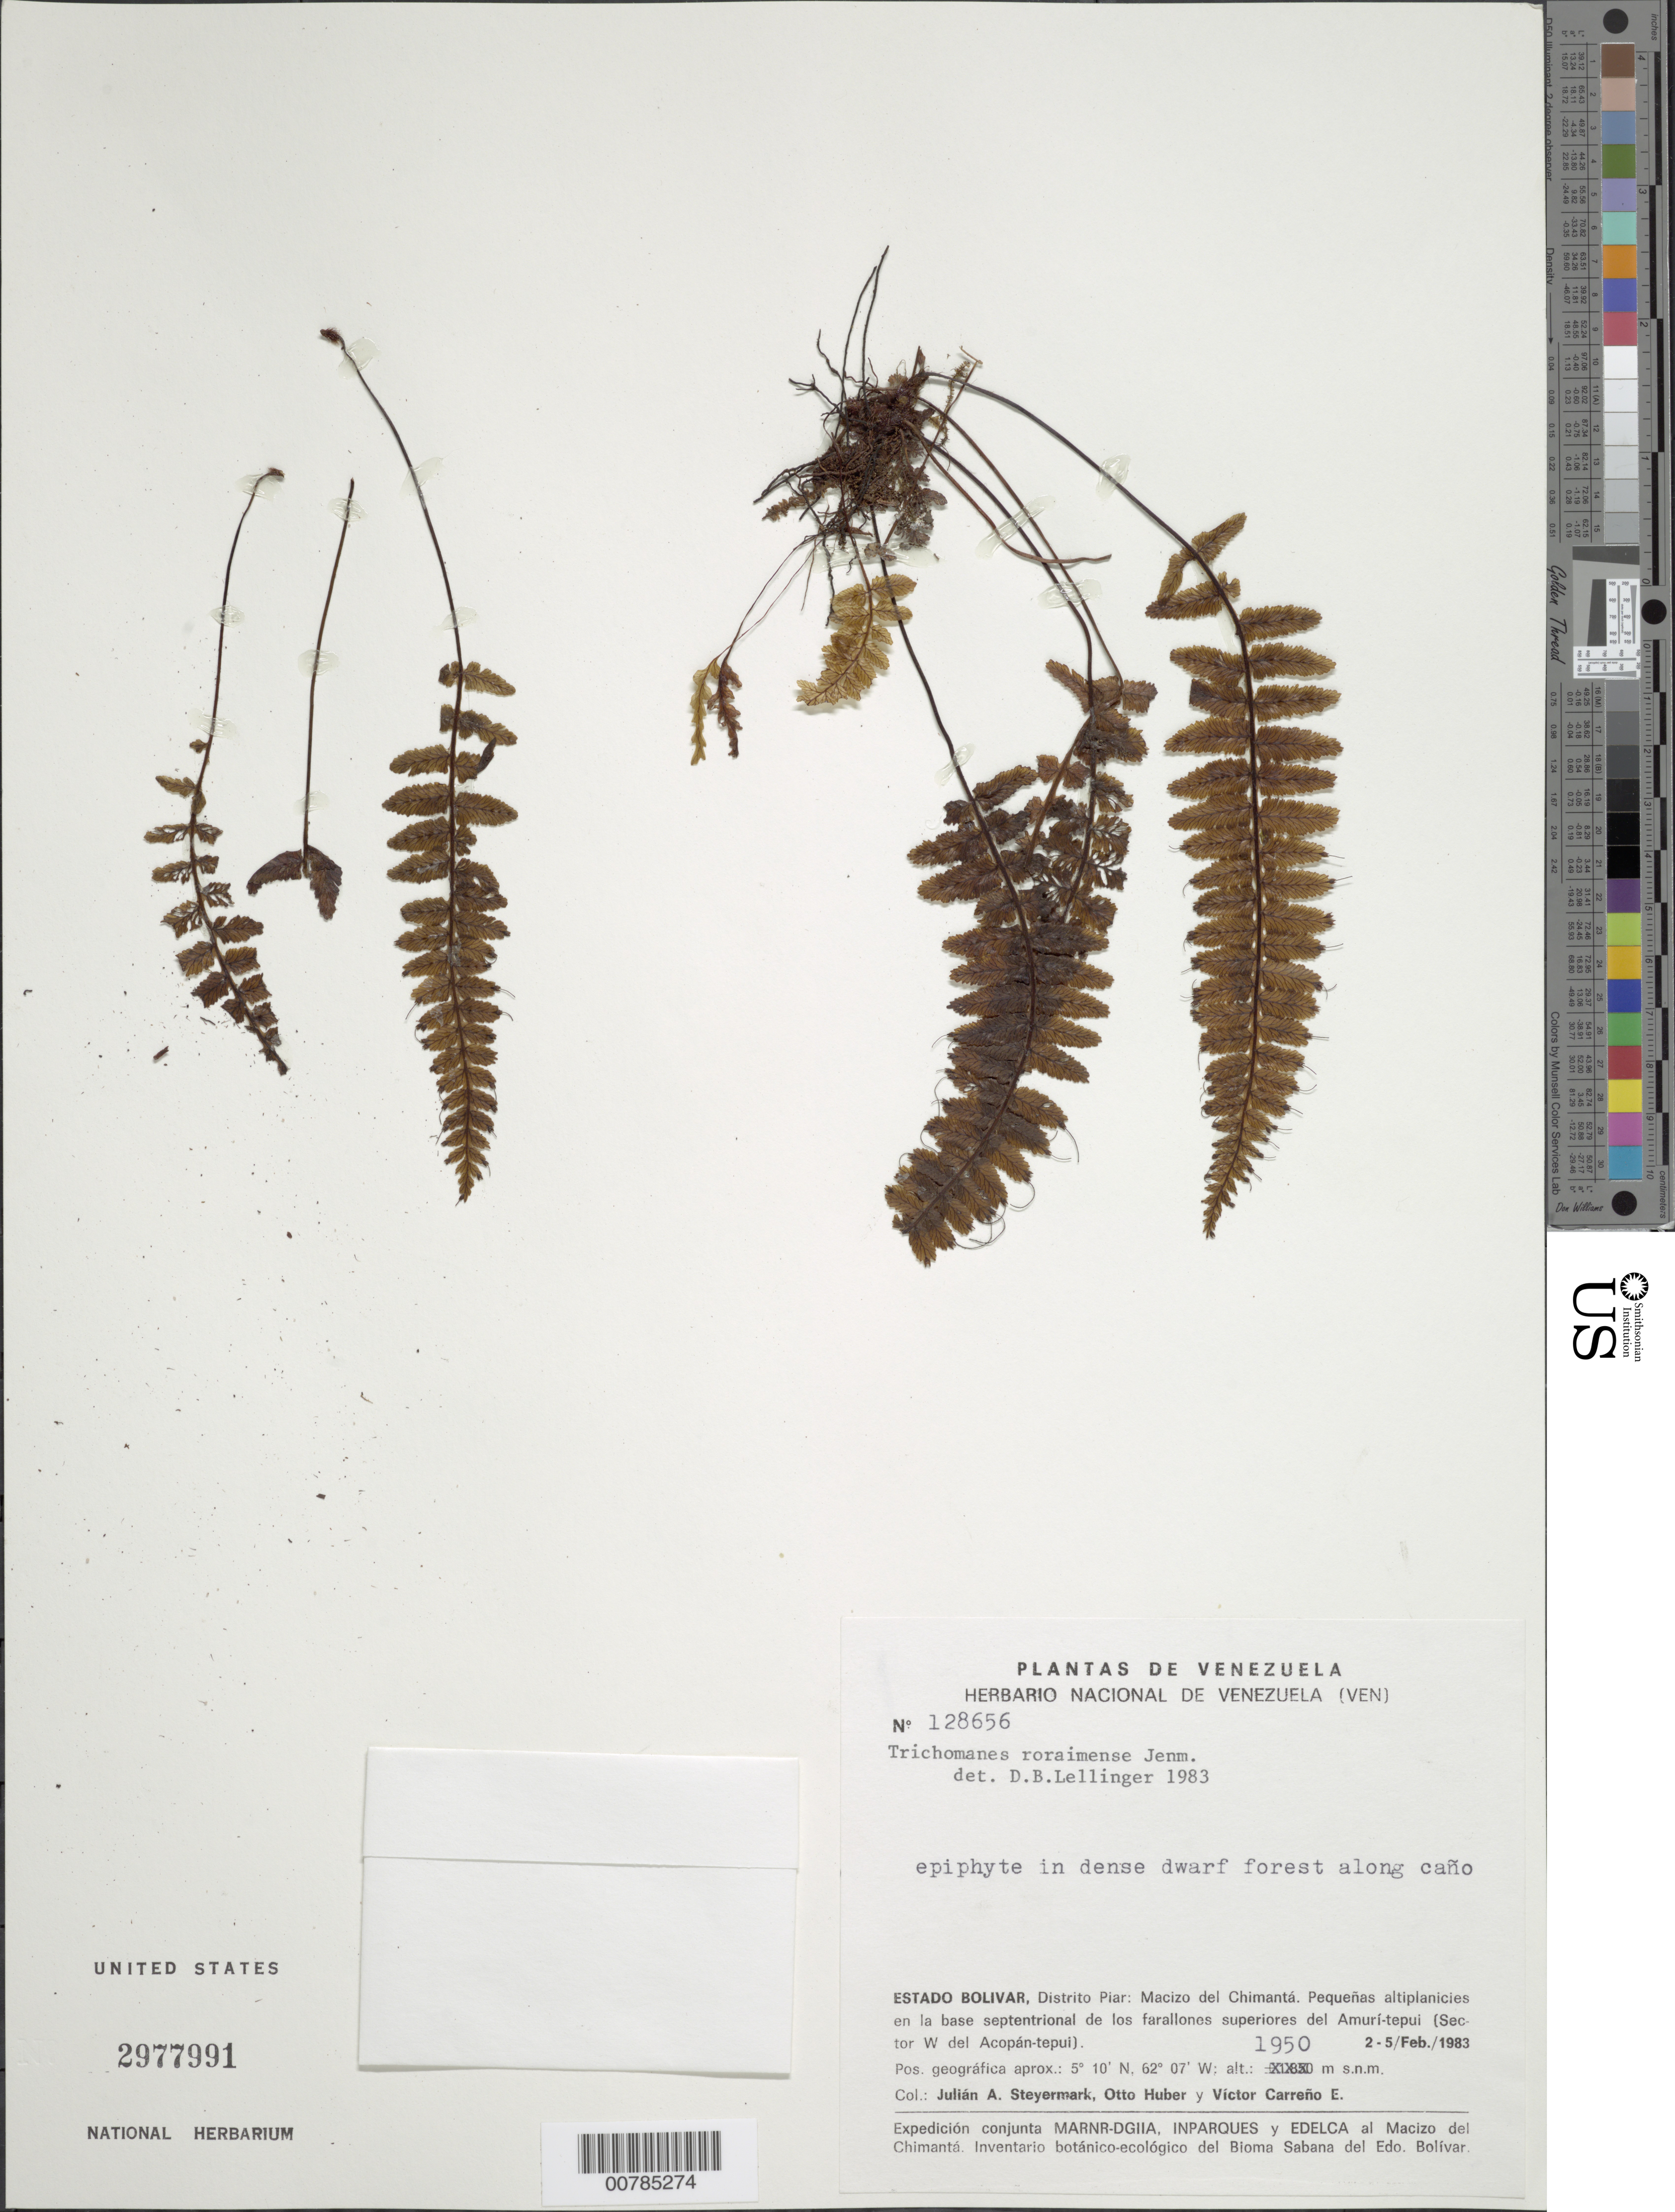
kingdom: Plantae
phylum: Tracheophyta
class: Polypodiopsida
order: Hymenophyllales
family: Hymenophyllaceae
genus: Trichomanes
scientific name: Trichomanes roraimense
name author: Jenman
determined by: Lellinger, David B., (BOT), Smithsonian Institution - National Museum of Natural History (UNITED STATES)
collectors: J. Steyermark, O. Huber & V. Carreño E.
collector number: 128656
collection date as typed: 2-Feb-83 to 5-Feb-83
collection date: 1983-02-02/1983-02-05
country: Venezuela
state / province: Bolívar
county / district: Piar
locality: Macizo del Chimantá, Amuí-tepuí (Sector W del Acopán-tepuí)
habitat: Dense dwarf forest along cano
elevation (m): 1950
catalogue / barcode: US 2977991